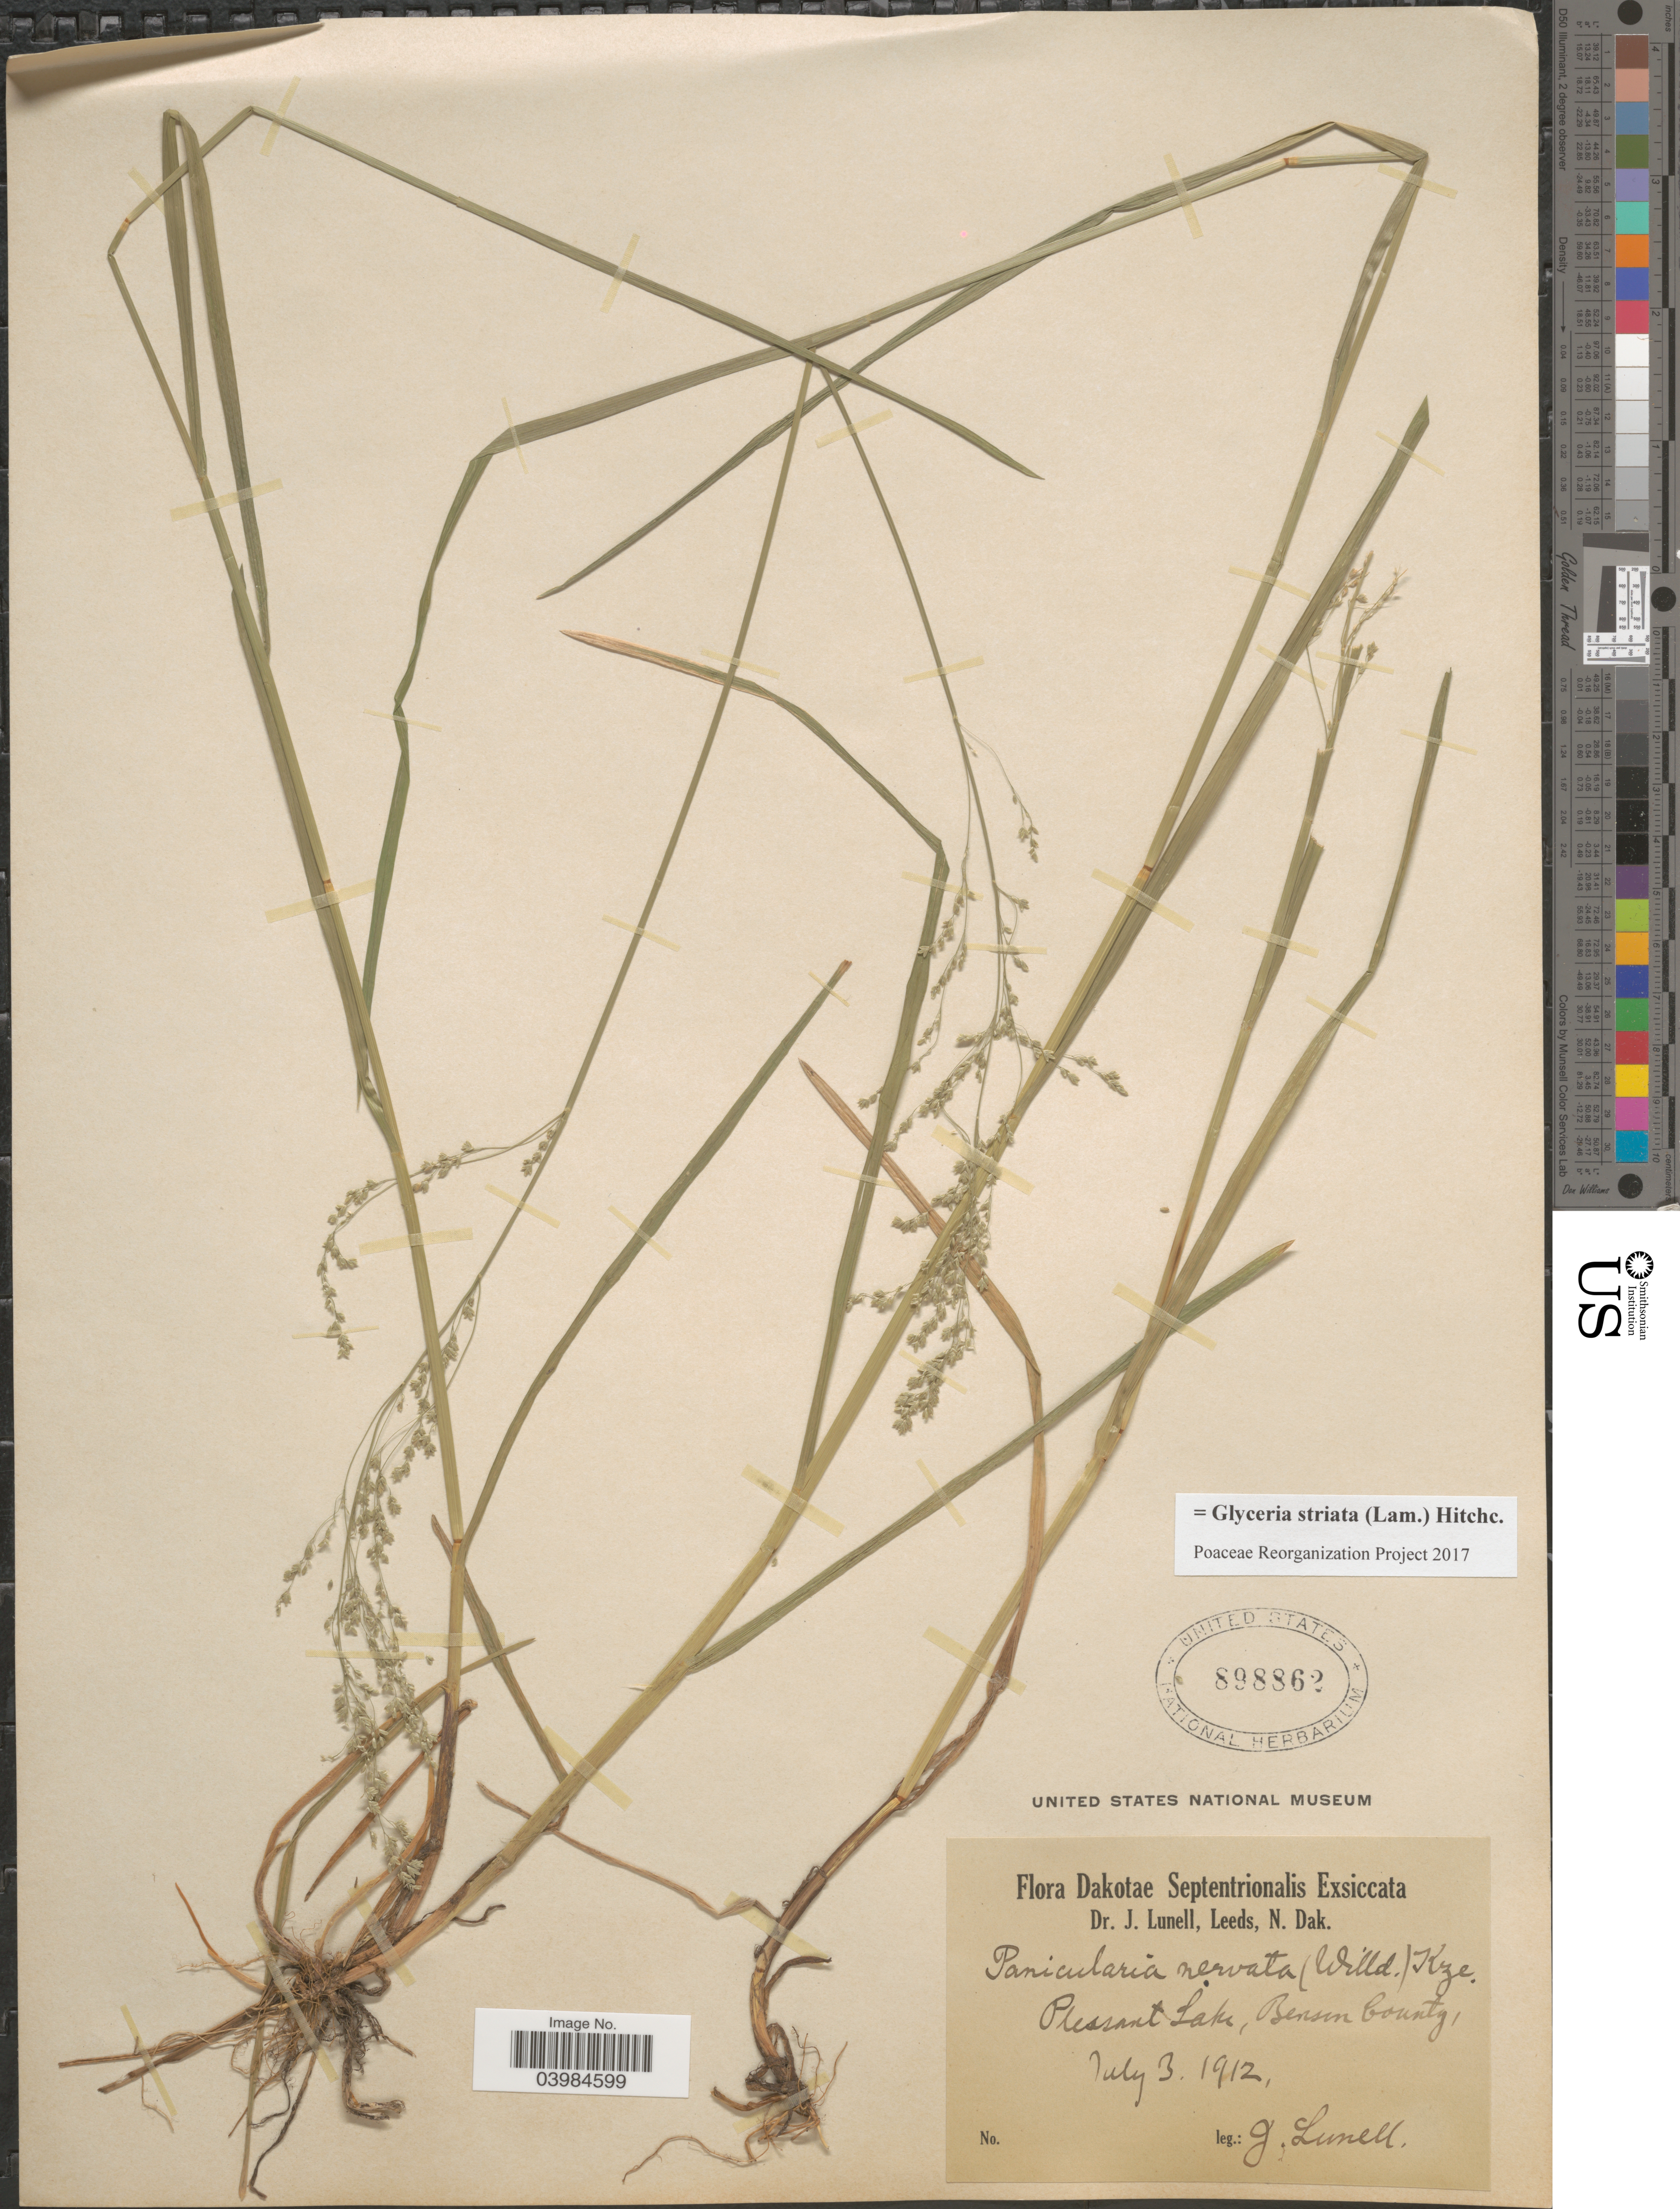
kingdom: Plantae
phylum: Tracheophyta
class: Liliopsida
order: Poales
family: Poaceae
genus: Glyceria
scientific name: Glyceria striata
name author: (Lam.) Hitchc.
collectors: J. Lunell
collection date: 1912-07-03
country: United States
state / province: North Dakota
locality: Dakotae Septentrionalis. Pleasant Lake, Benson County.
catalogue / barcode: US 898862